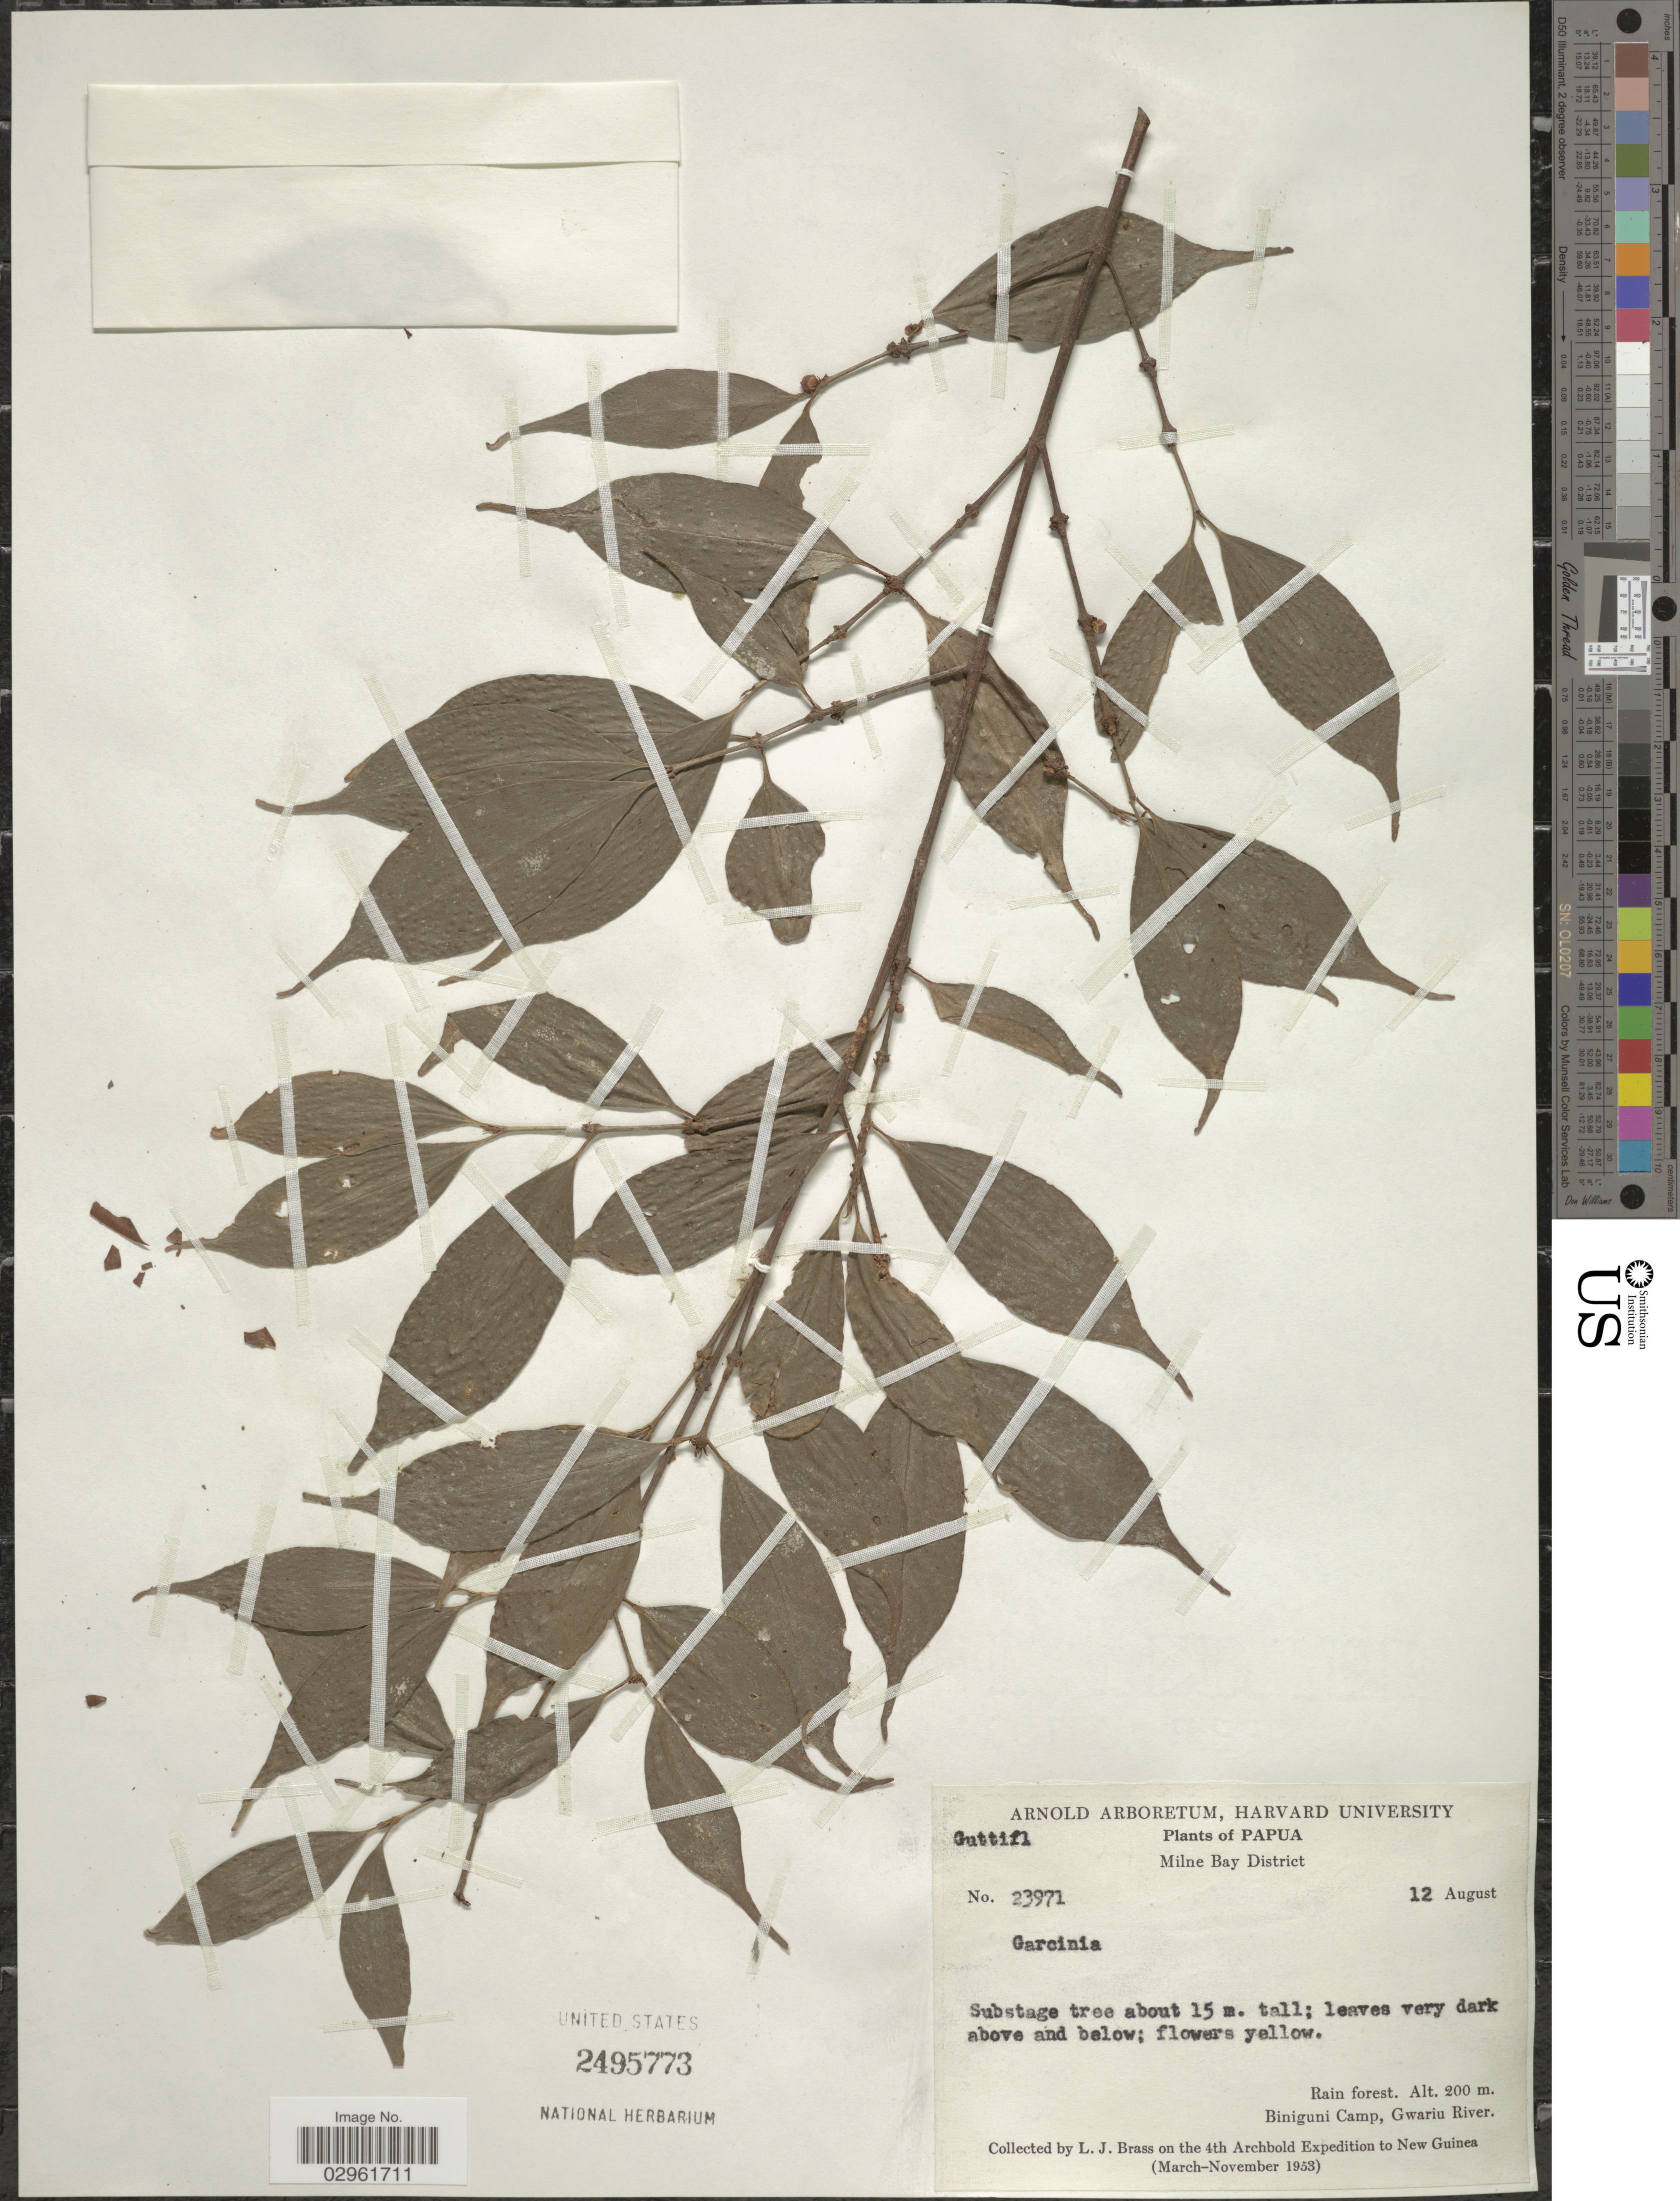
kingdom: Plantae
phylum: Tracheophyta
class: Magnoliopsida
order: Malpighiales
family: Clusiaceae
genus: Garcinia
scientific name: Garcinia sp.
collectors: L. J. Brass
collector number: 23971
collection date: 1953-08-12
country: Papua New Guinea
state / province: Milne Bay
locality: Milne Bay District. Biniguni Camp, Gwariu River. New Guinea.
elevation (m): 200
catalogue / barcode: US 2495773